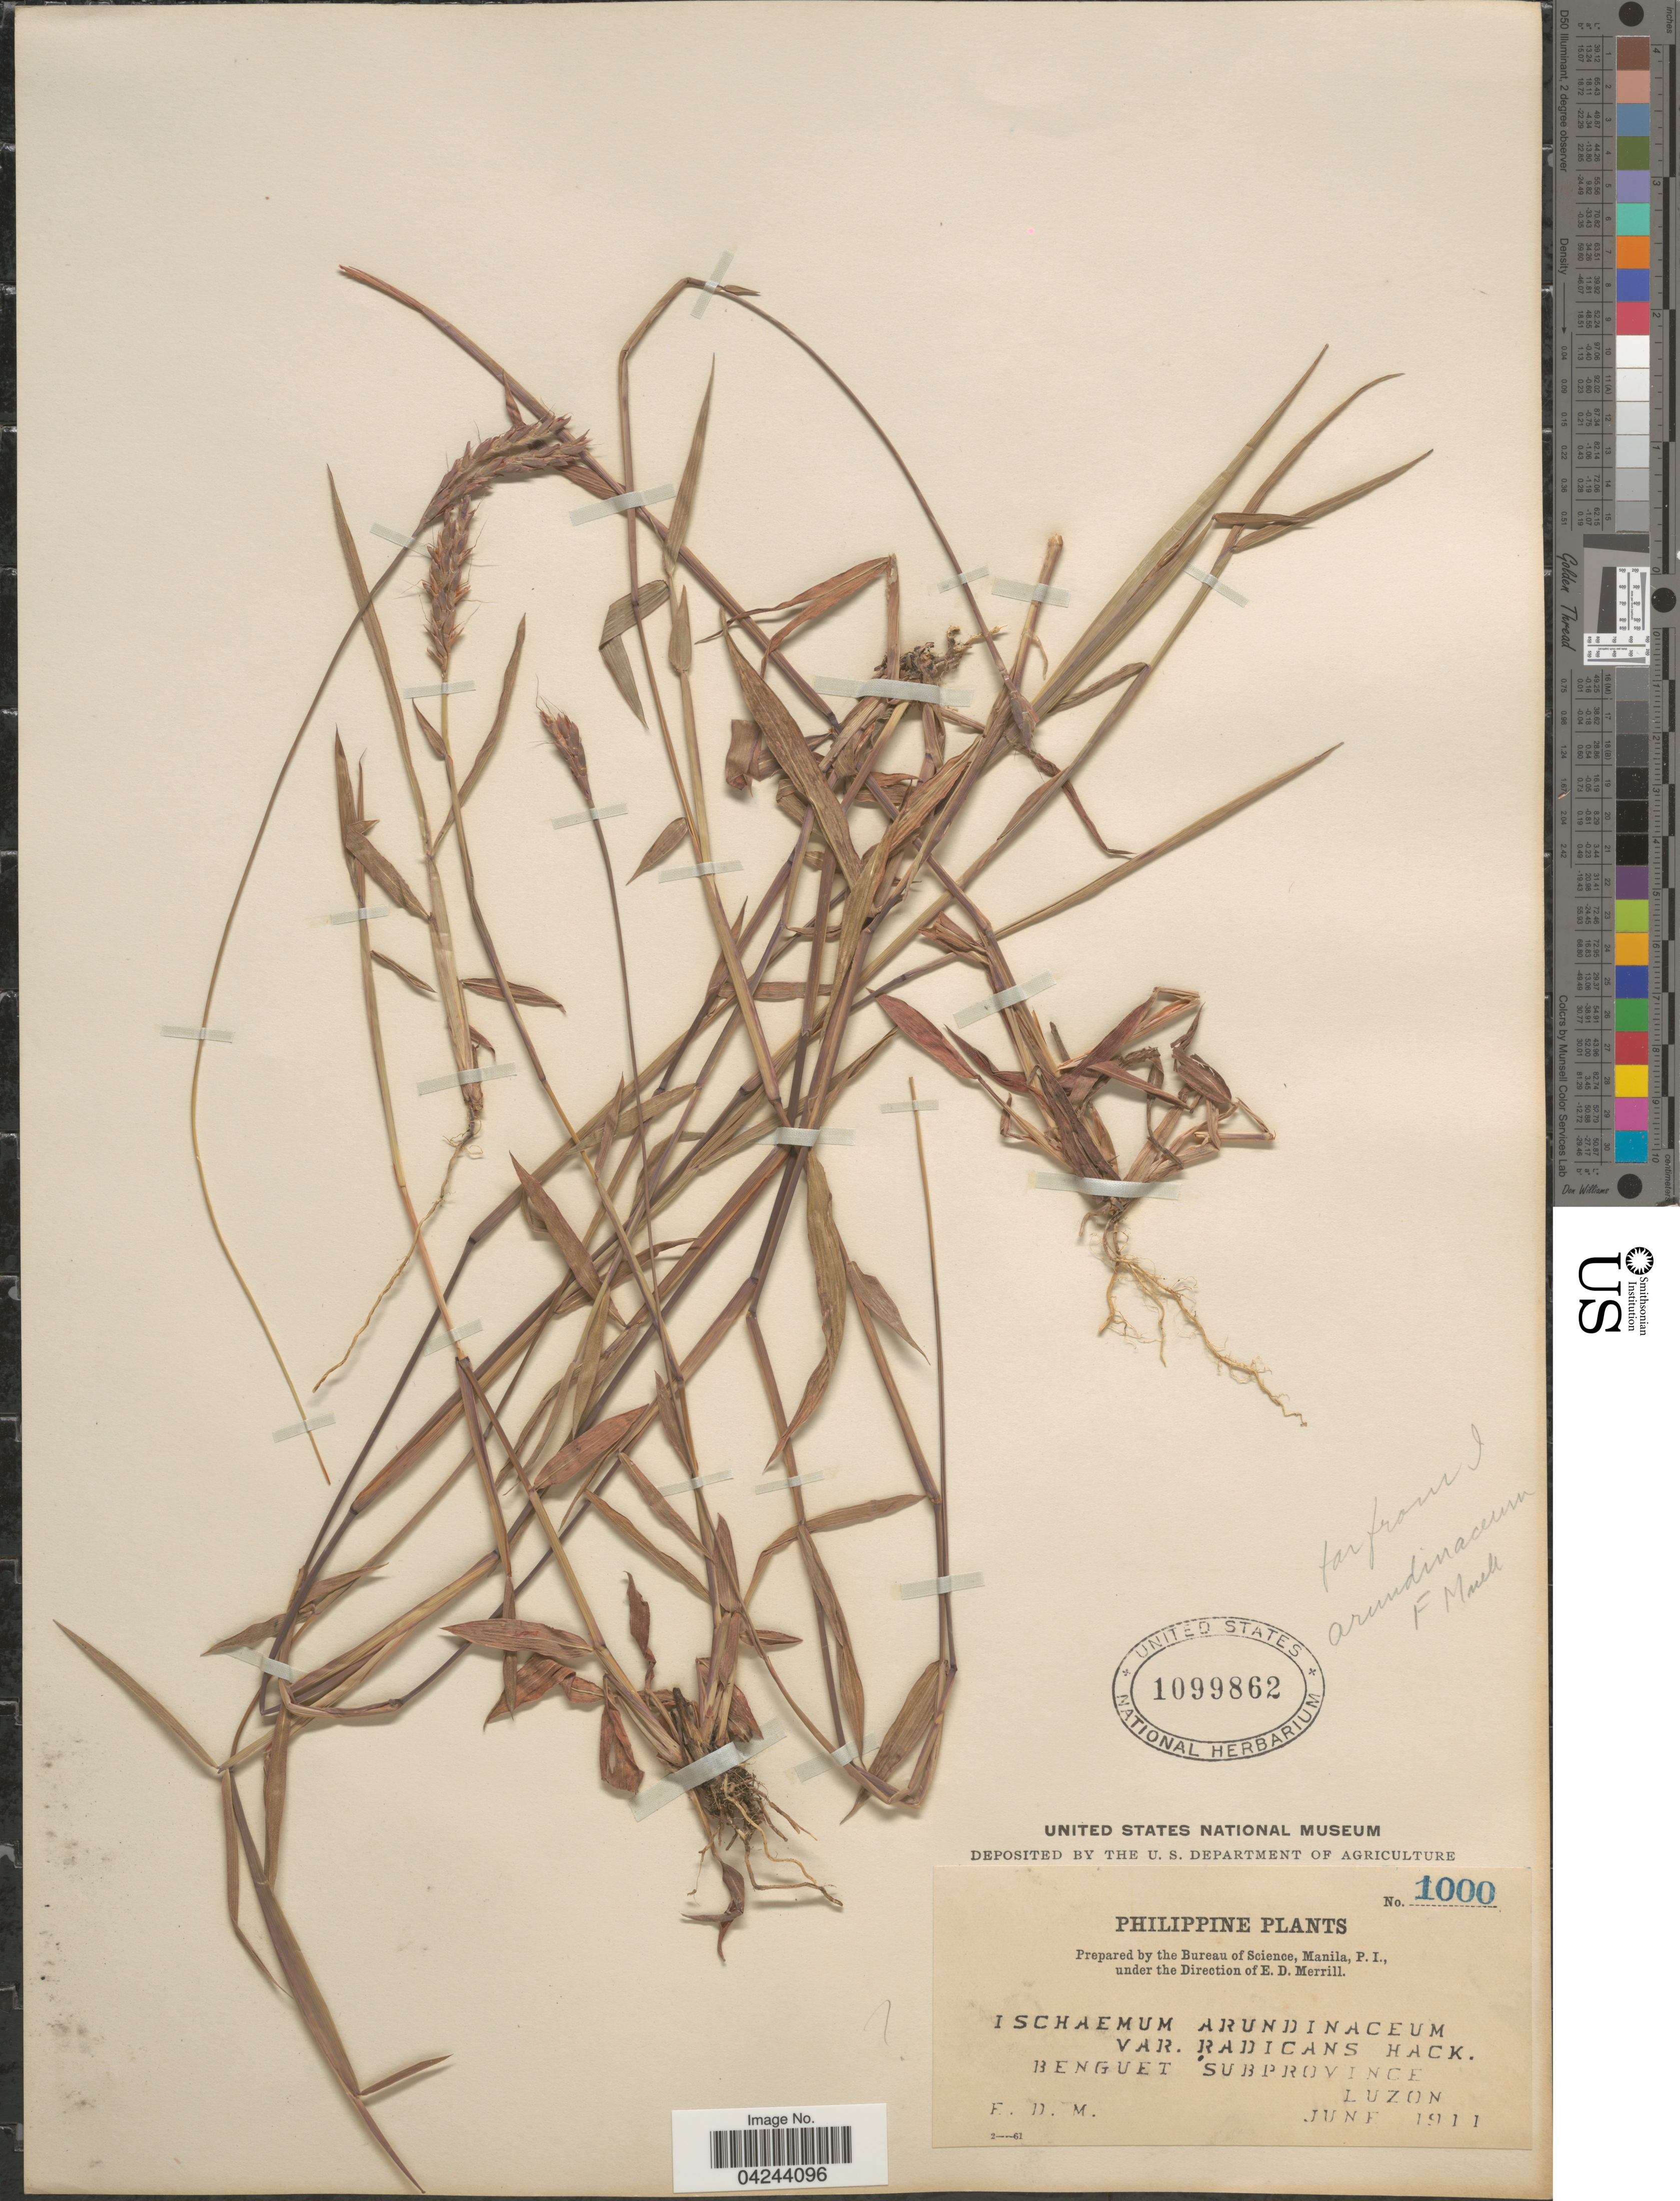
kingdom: Plantae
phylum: Tracheophyta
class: Liliopsida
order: Poales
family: Poaceae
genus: Ischaemum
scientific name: Ischaemum australe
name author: R. Br.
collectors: E. D. Merrill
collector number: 1000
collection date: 1911-06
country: Philippines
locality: Benguet Subprovince. Luzon.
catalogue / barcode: US 1099862